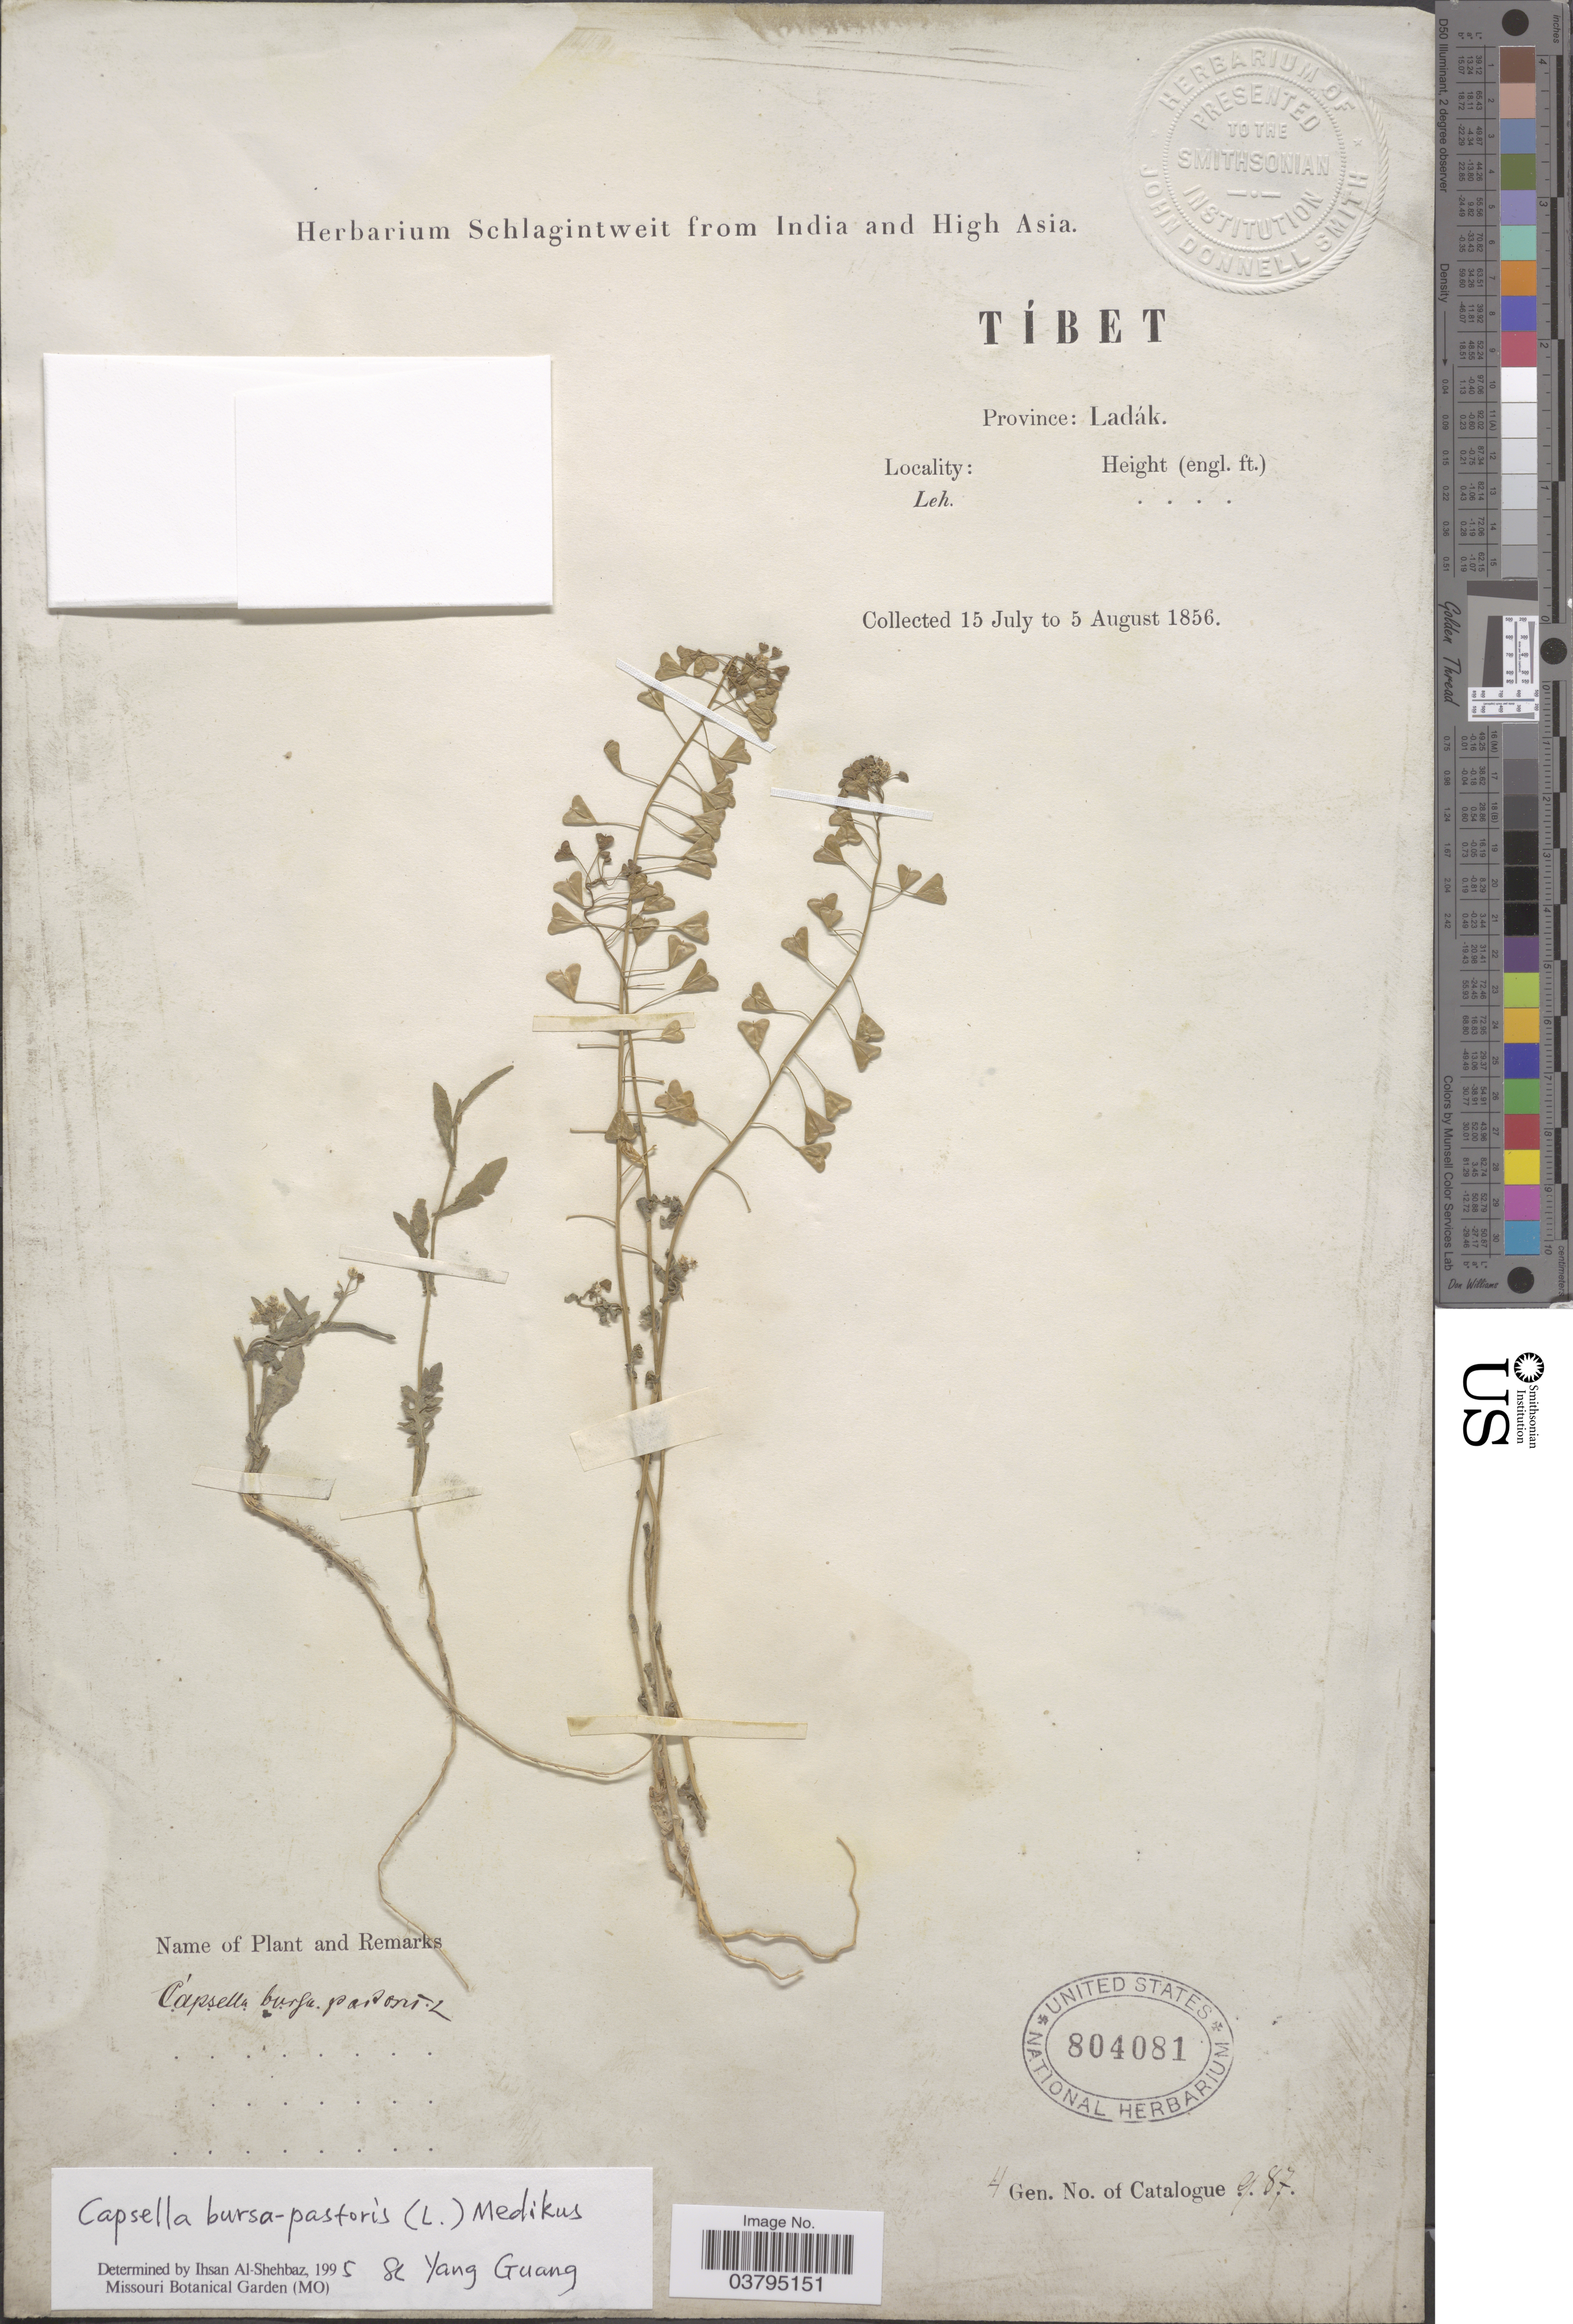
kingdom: Plantae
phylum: Tracheophyta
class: Magnoliopsida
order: Brassicales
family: Brassicaceae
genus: Capsella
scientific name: Capsella bursa-pastoris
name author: (L.) Medik.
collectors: ex herb. Schlagintweit from India and High Asia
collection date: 1856-07-15/1856-08-05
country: India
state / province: Ladakh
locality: Tíbet. Province: Ladák. Leh.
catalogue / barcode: US 804081